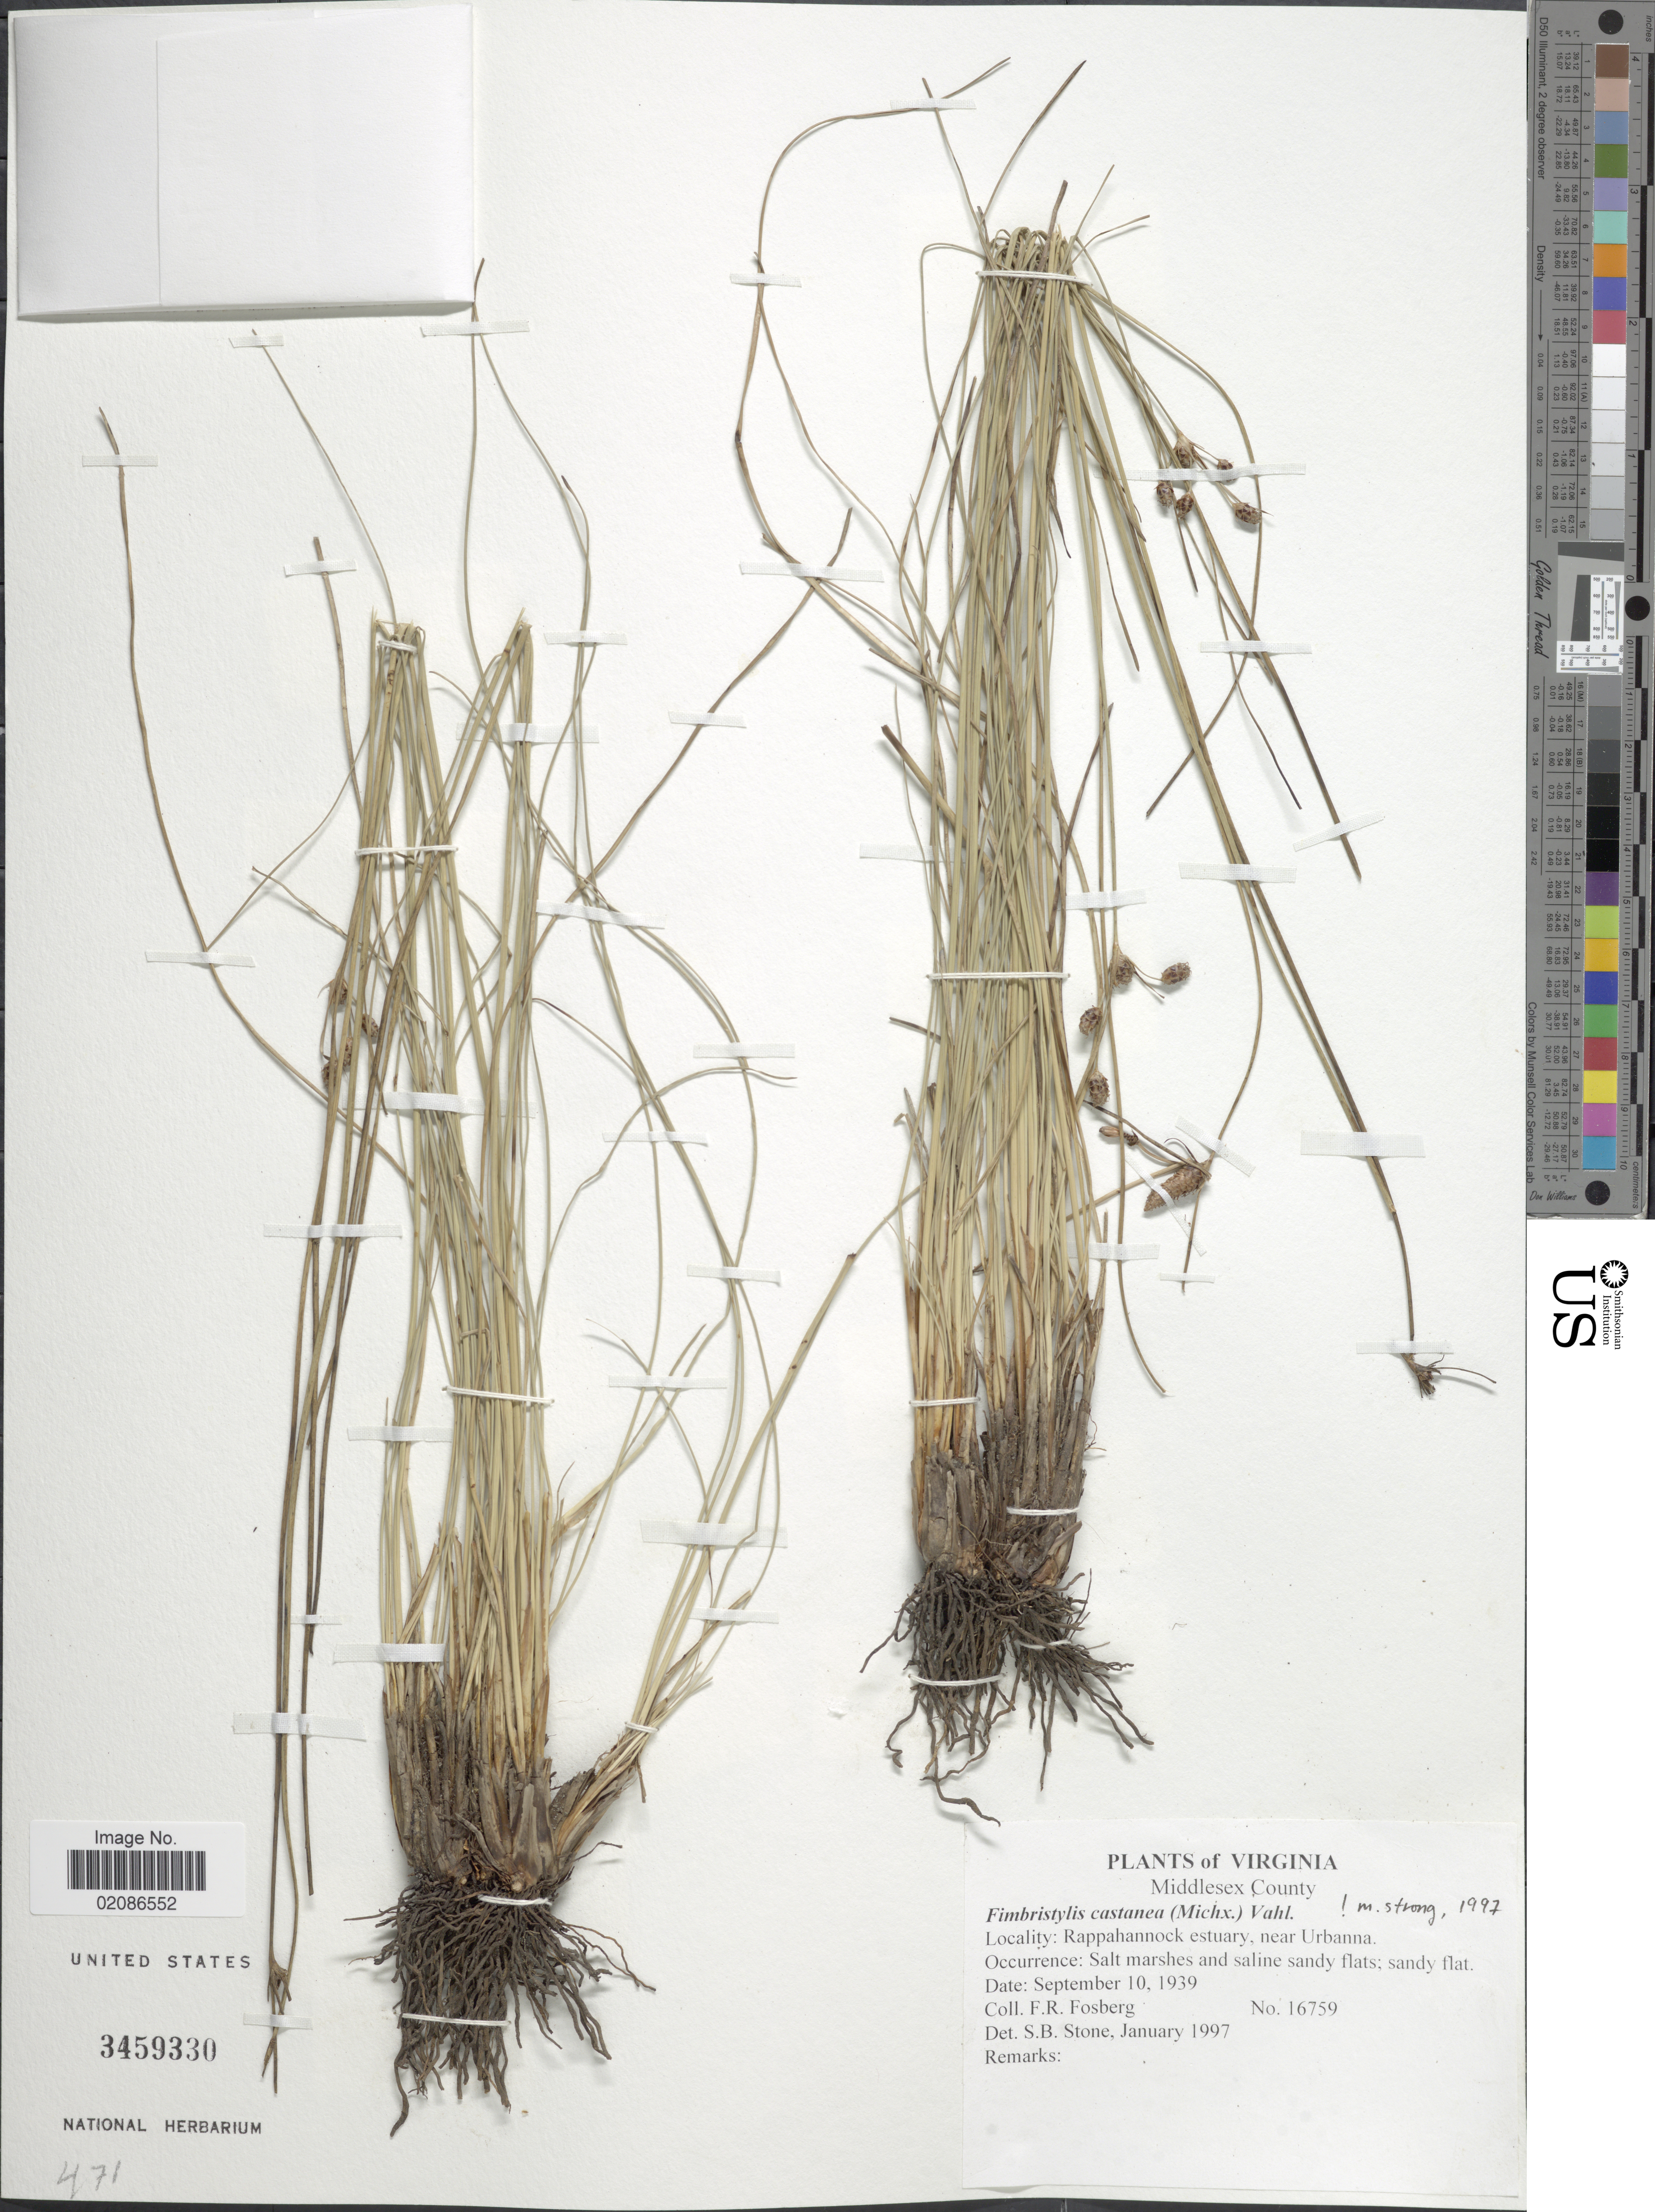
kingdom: Plantae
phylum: Tracheophyta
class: Liliopsida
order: Poales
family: Cyperaceae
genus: Fimbristylis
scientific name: Fimbristylis castanea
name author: (Michx.) Vahl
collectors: F. R. Fosberg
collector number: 16759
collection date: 1939-09-10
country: United States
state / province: Virginia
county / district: Middlesex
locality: Middlesex County, Rappahannock estuary, near Urbanna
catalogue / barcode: US 3459330